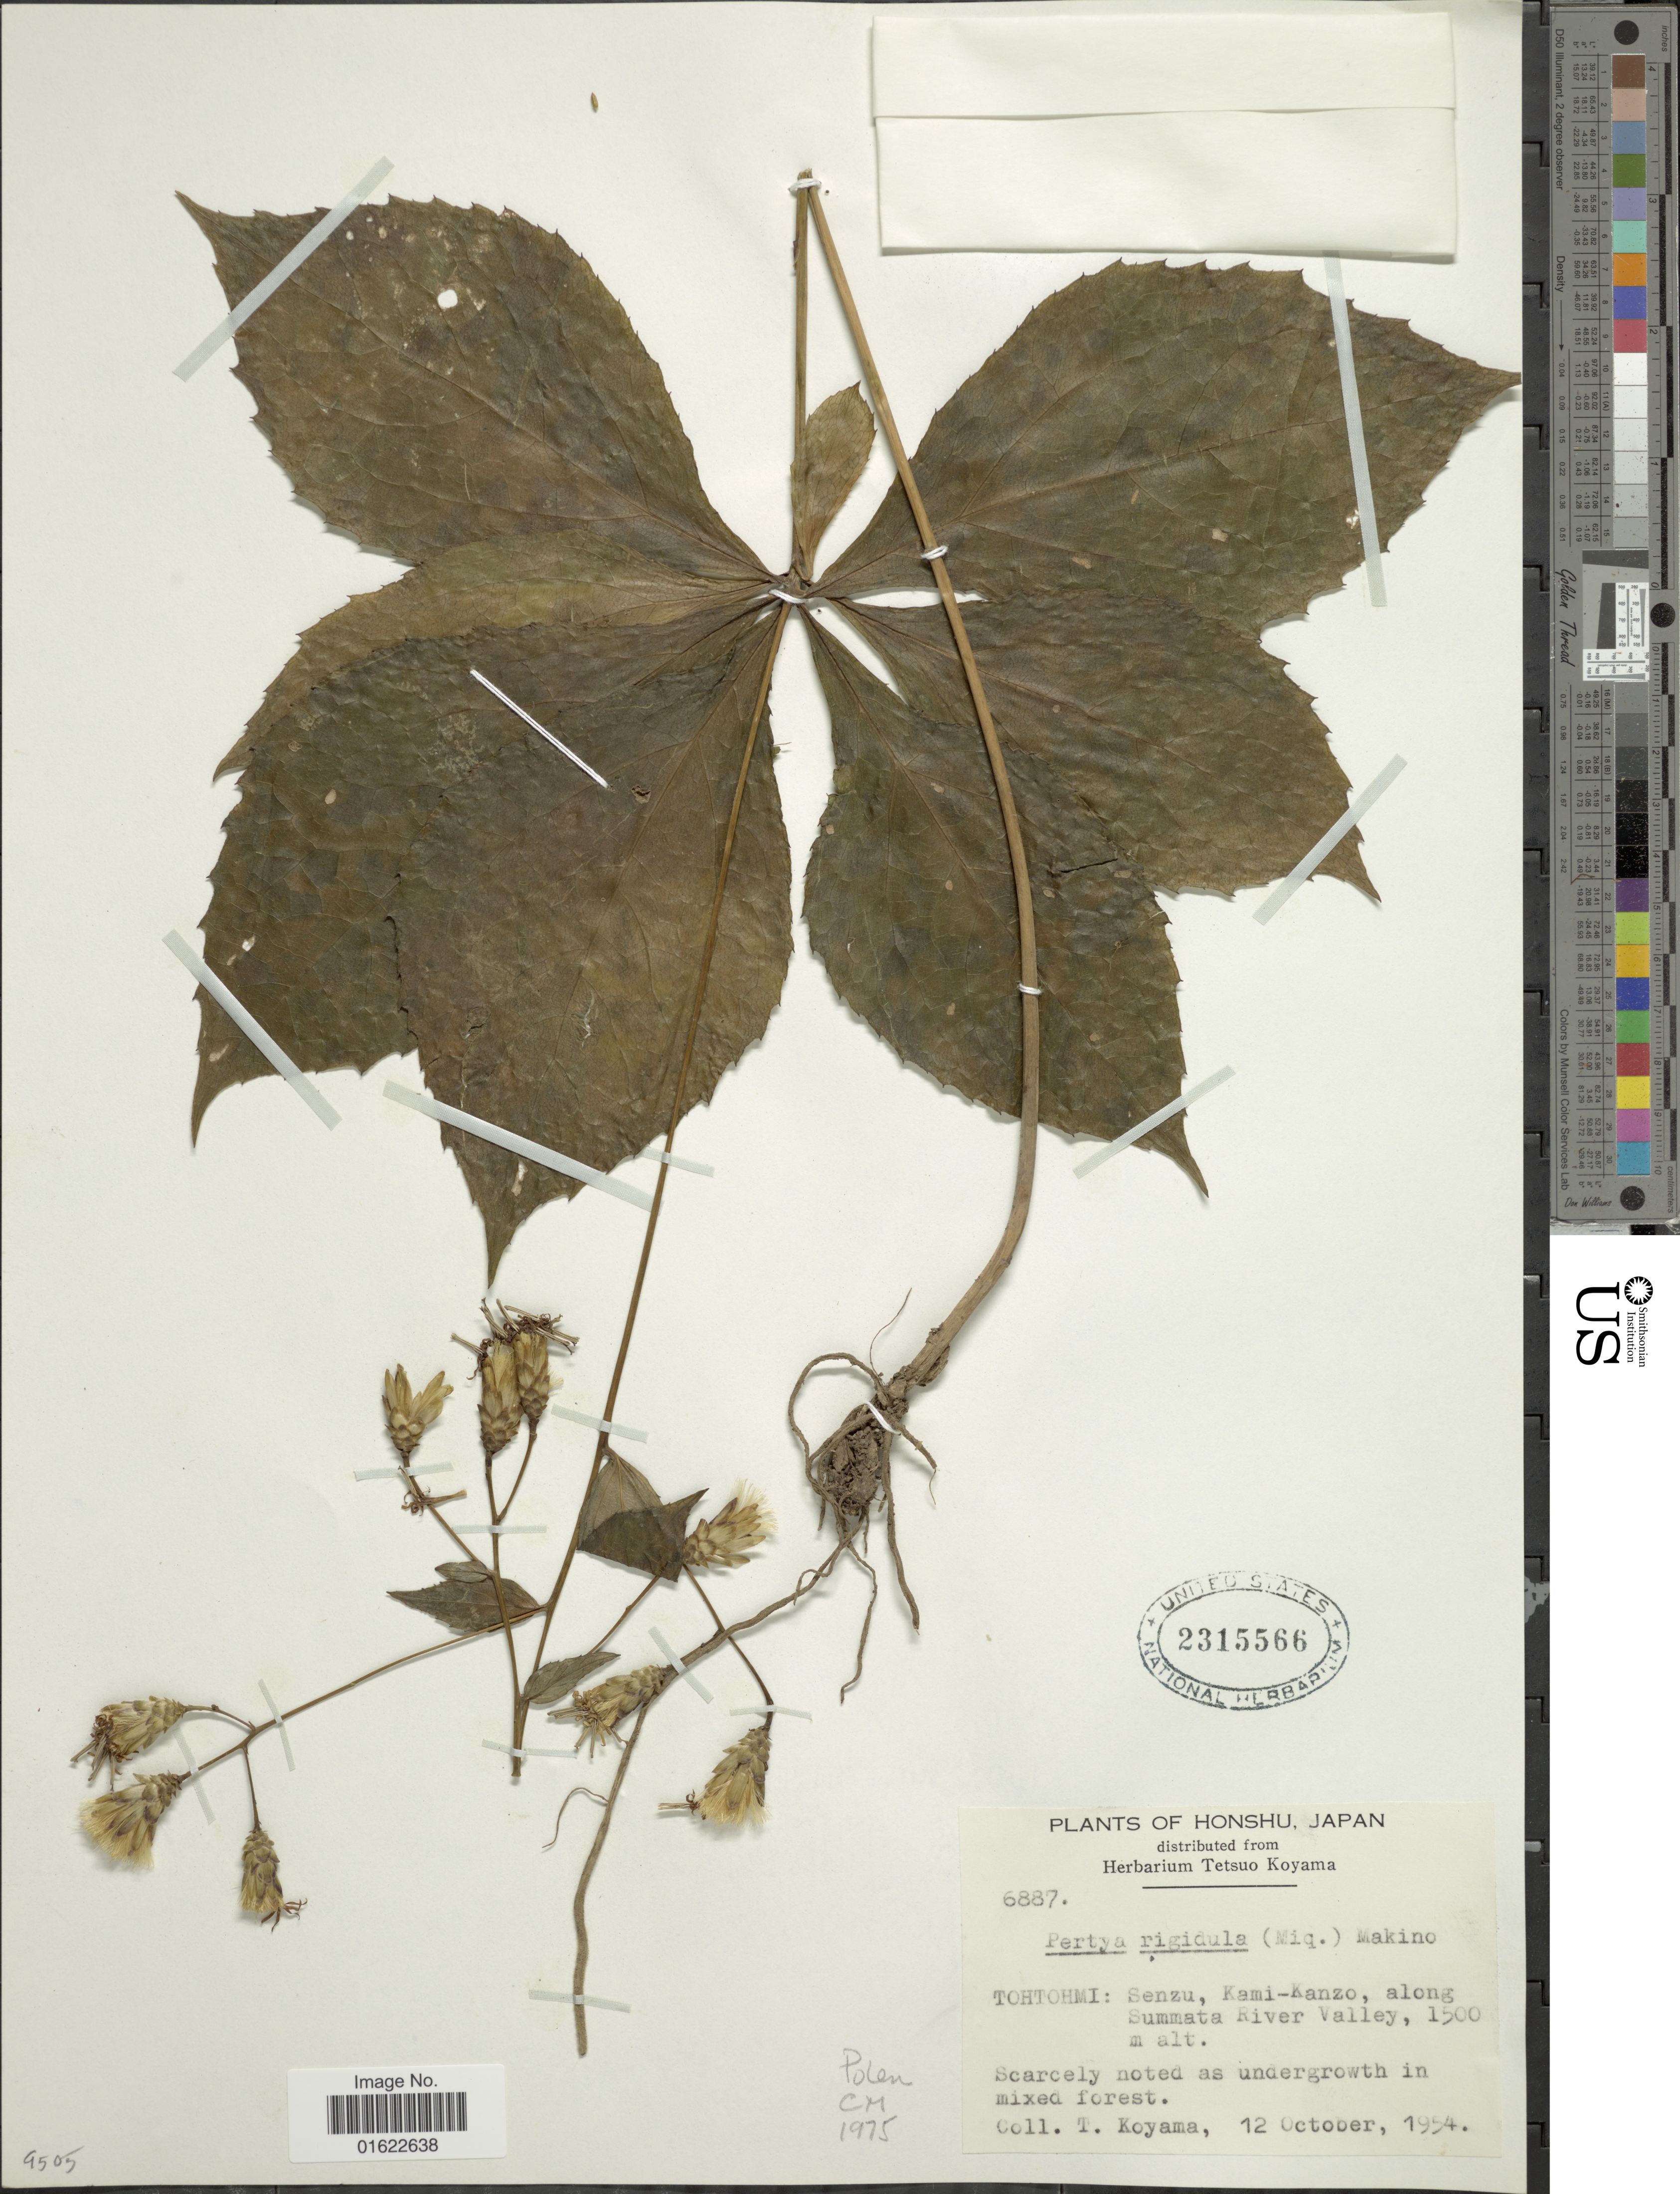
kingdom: Plantae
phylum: Tracheophyta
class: Magnoliopsida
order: Asterales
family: Asteraceae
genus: Pertya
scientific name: Pertya rigidula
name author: (Miq.) Makino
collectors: T. Koyama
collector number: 6887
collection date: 1954-10-12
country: Japan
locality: Honshu, Tohtohmi: Senzu, Kami-Kanzo, along Summata River Valley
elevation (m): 1500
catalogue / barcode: US 2315566